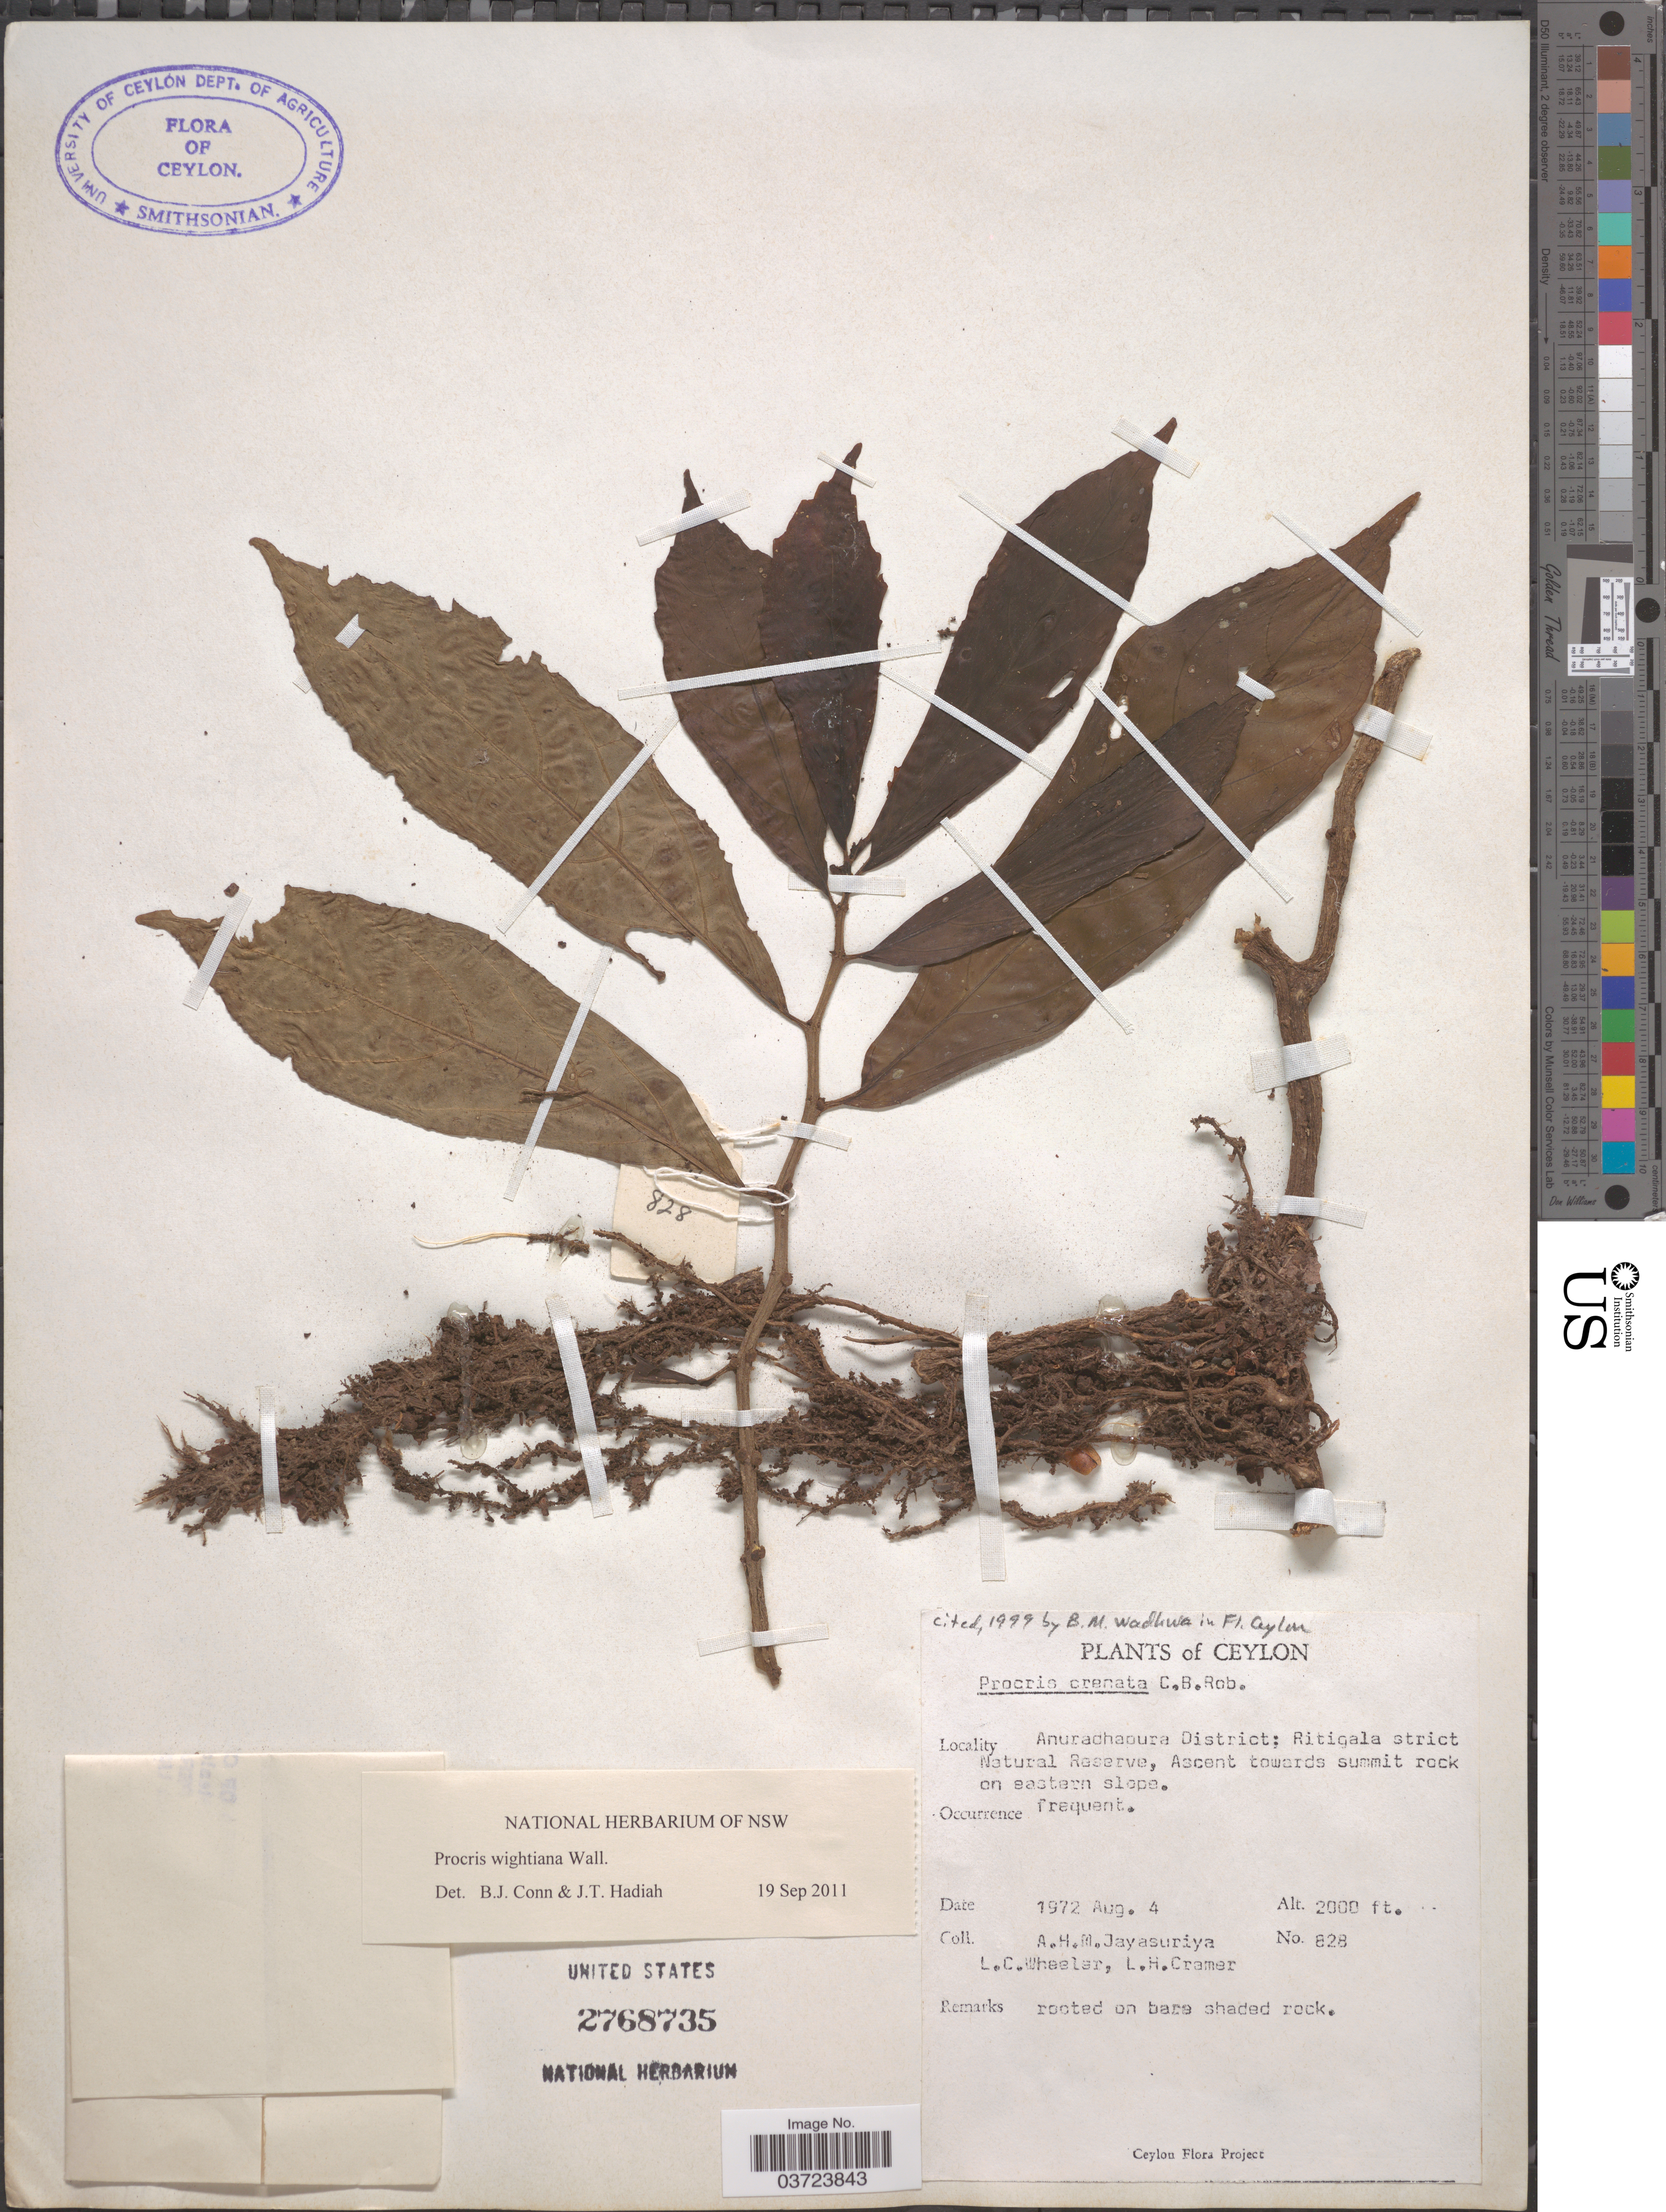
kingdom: Plantae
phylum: Tracheophyta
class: Magnoliopsida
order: Rosales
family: Urticaceae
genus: Procris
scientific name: Procris wightiana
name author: Wall. ex Wedd.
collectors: A. H. Jayasuriya, L. C. Wheeler & L. H. Cramer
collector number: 828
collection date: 1972-08-04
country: Sri Lanka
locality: Ceylon. Anurachaoura District; Ritigala strict Natural Reserve, Ascent towards summit rock on eastern slope.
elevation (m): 610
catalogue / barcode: US 2768735